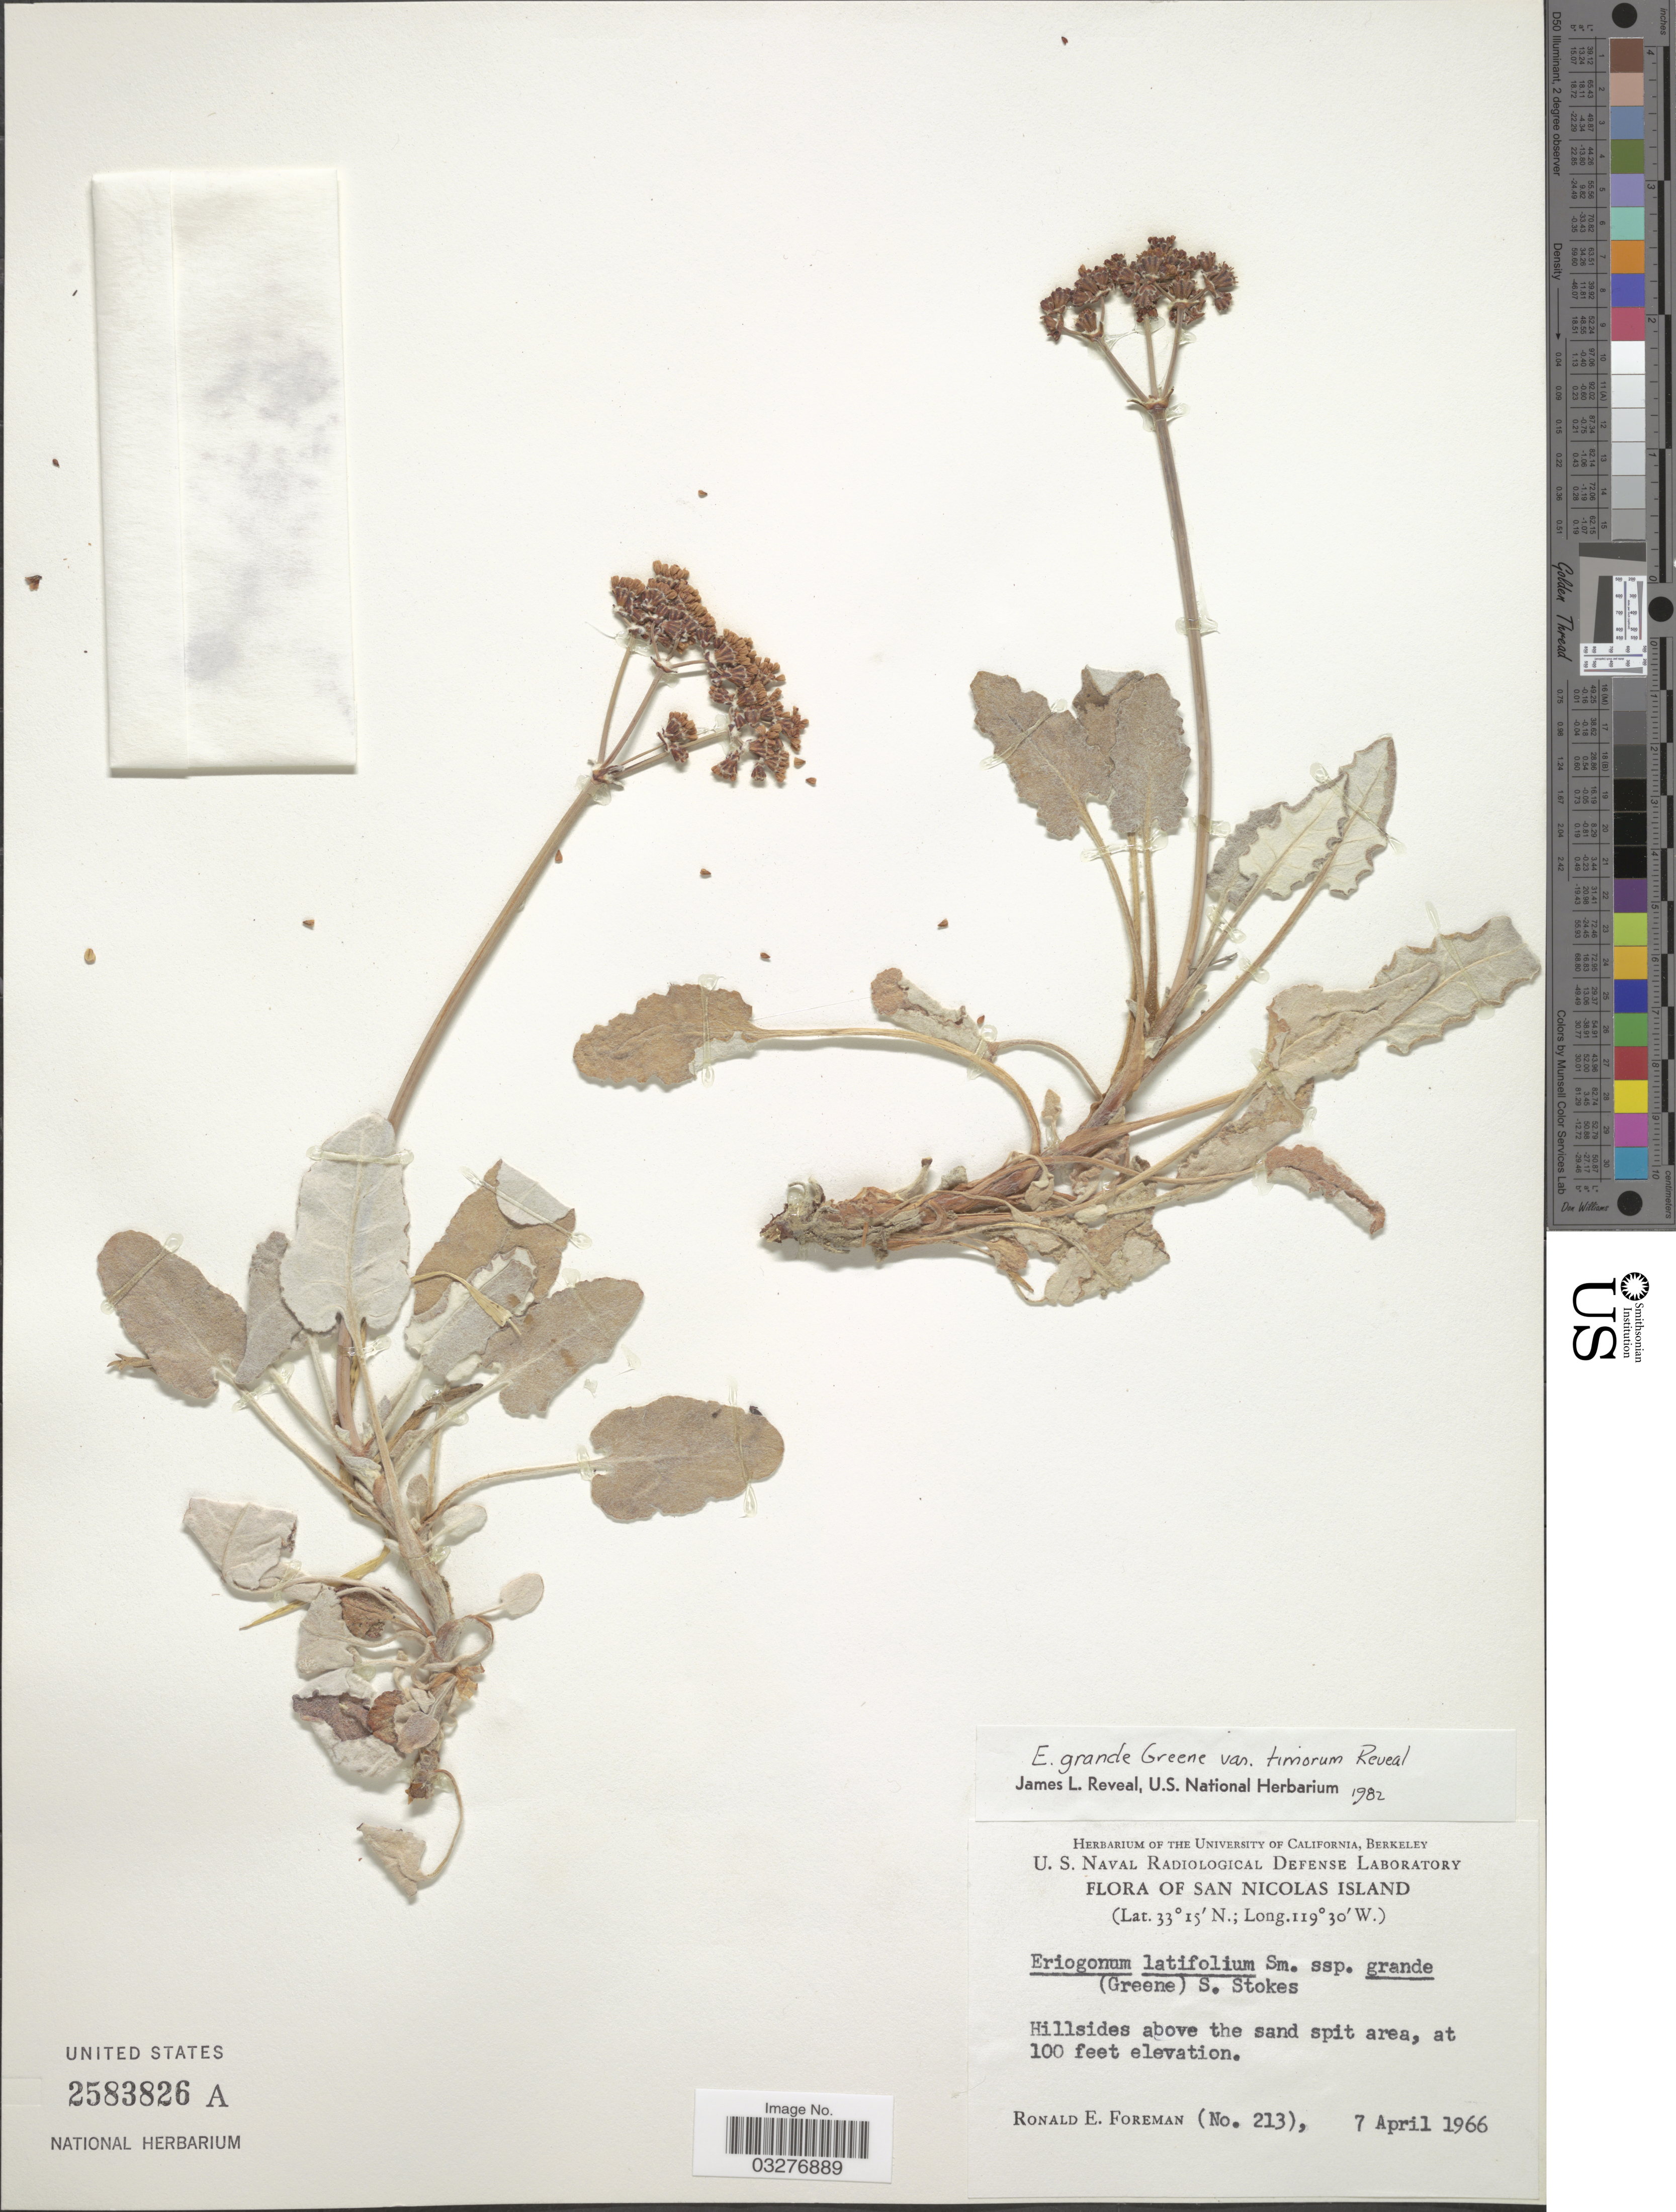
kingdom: Plantae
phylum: Tracheophyta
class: Magnoliopsida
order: Caryophyllales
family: Polygonaceae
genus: Eriogonum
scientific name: Eriogonum grande var. timorum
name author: Reveal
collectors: R. Foreman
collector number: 213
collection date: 1966-04-07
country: United States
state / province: California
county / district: Ventura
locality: San Nicolas Island. Hillsides above the sand spit area.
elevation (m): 30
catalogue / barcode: US 2583826A